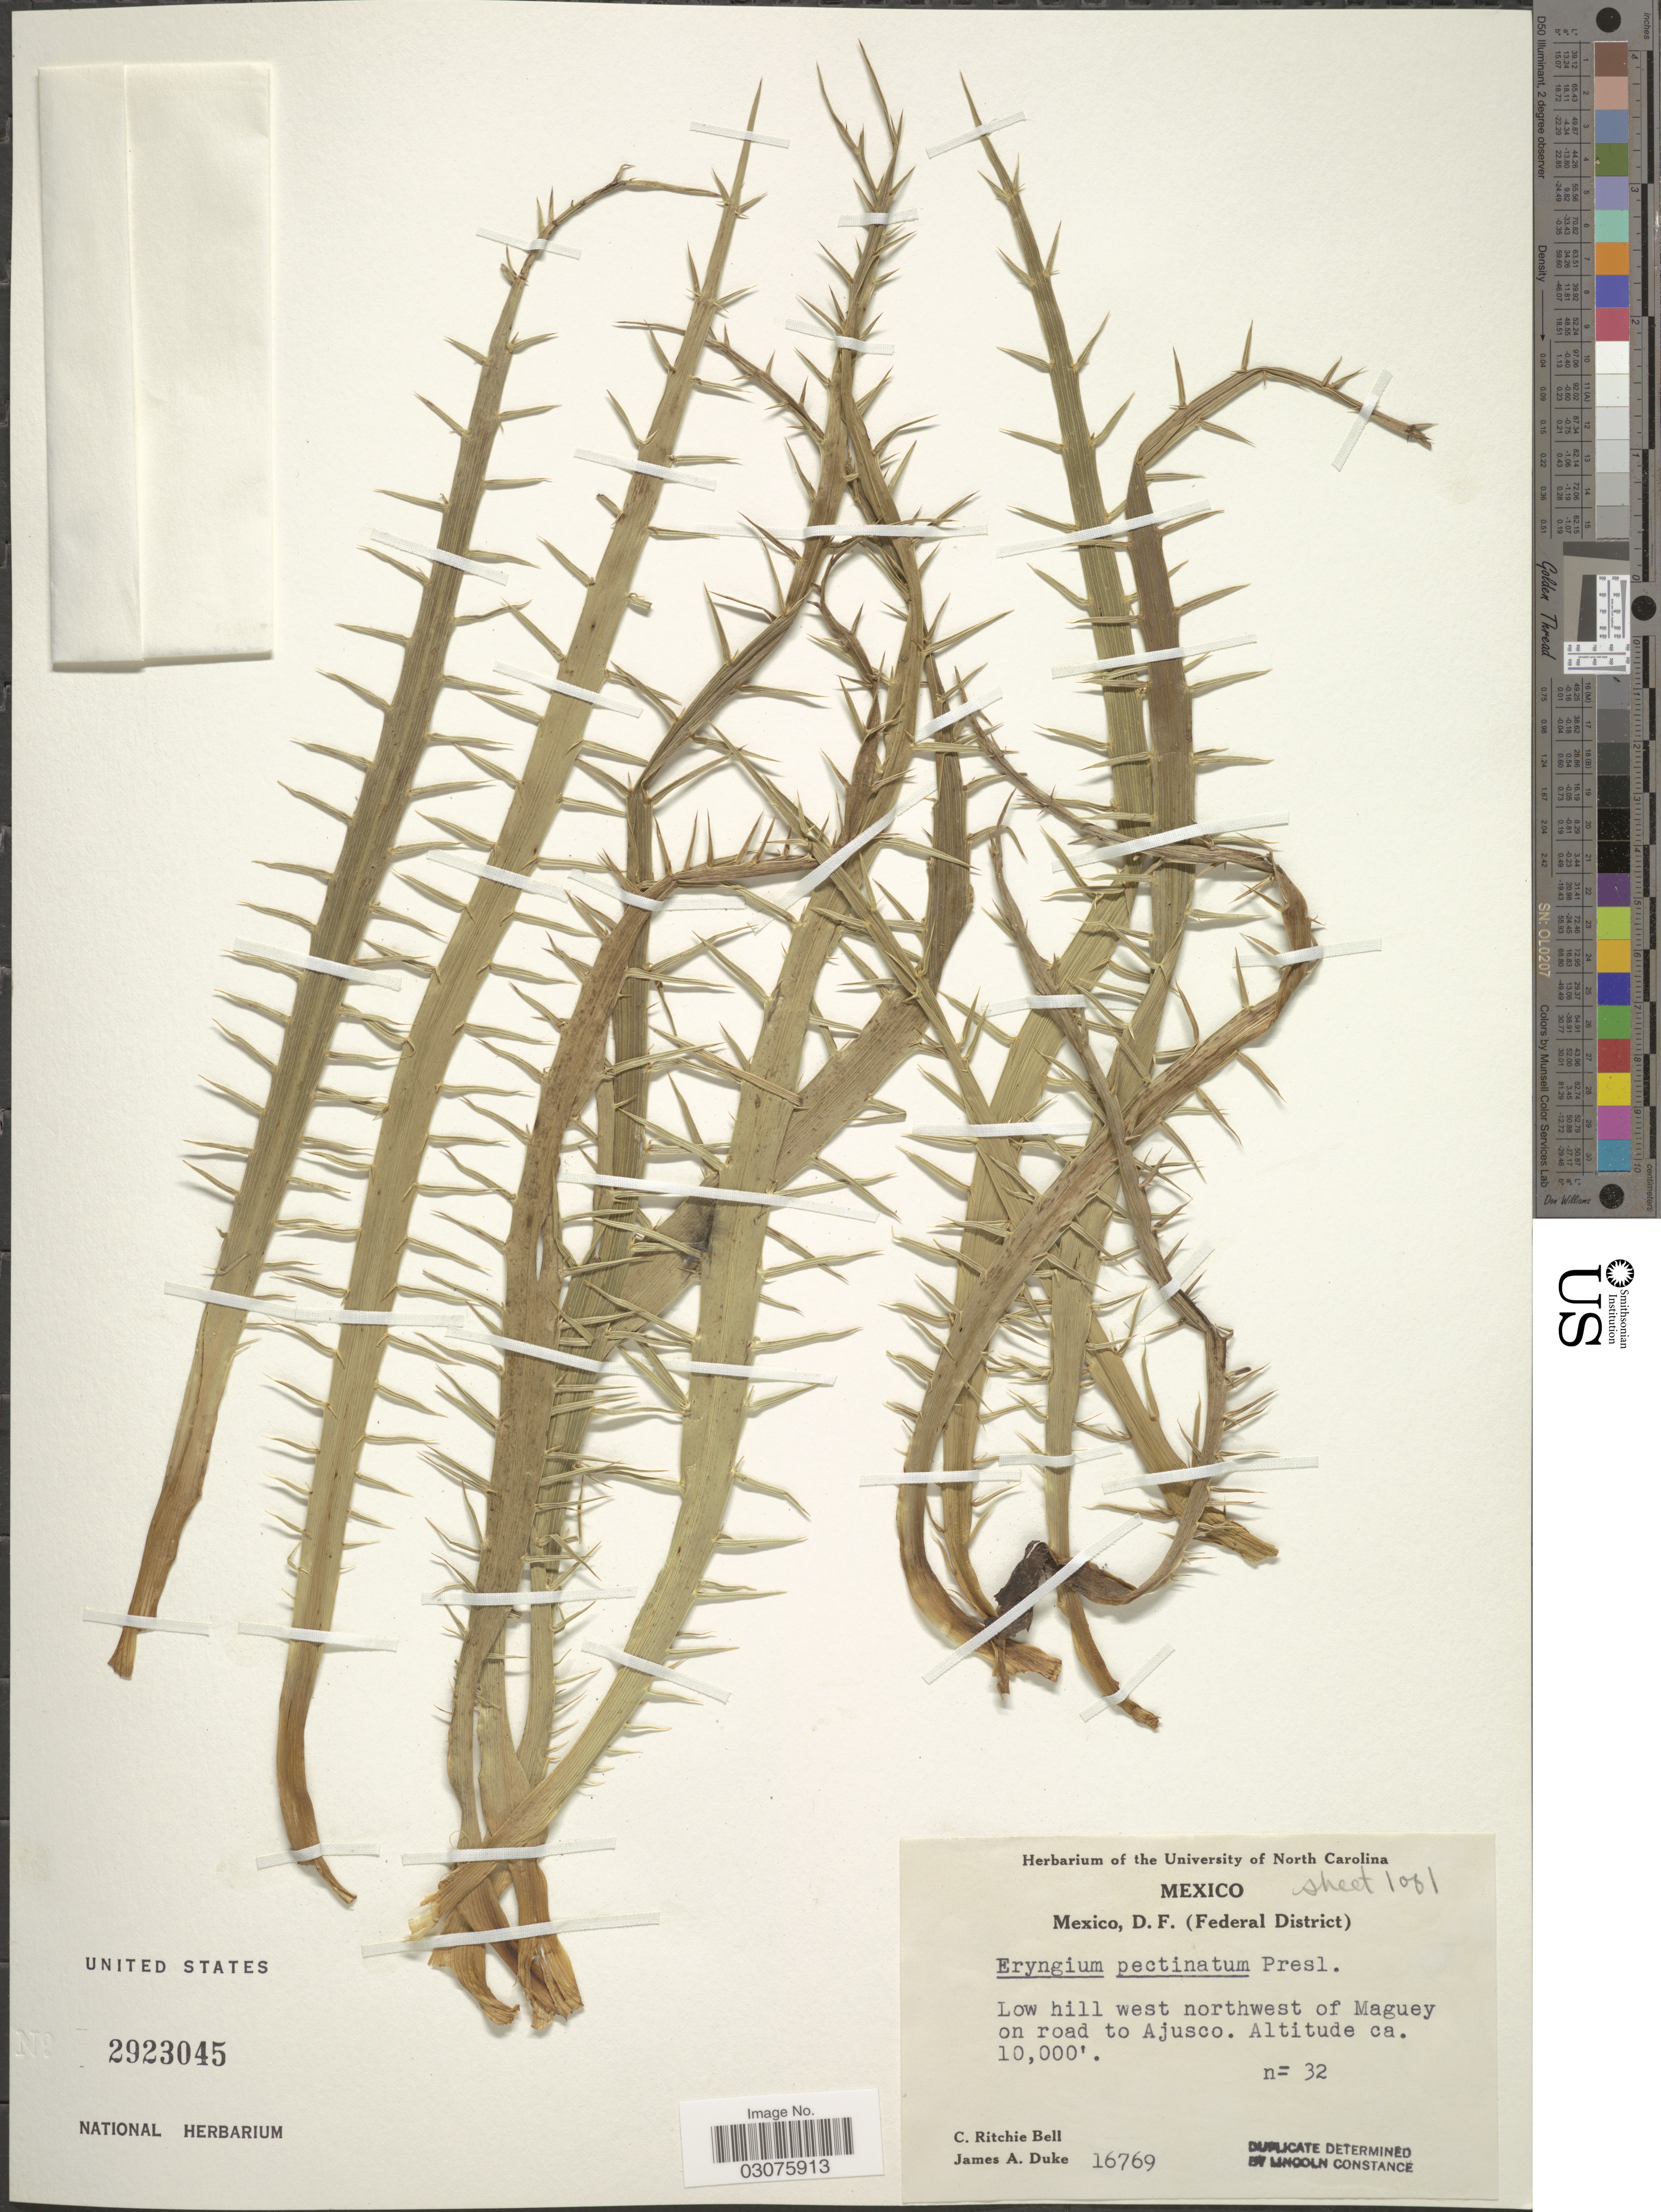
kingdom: Plantae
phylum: Tracheophyta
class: Magnoliopsida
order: Apiales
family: Apiaceae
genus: Eryngium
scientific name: Eryngium pectinatum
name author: C. Presl ex DC.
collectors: C. R. Bell & J. A. Duke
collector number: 16769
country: Mexico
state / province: Distrito Federal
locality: Low hill west northwest of Maguey on road to Ajusco.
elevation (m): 3048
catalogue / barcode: US 2923045